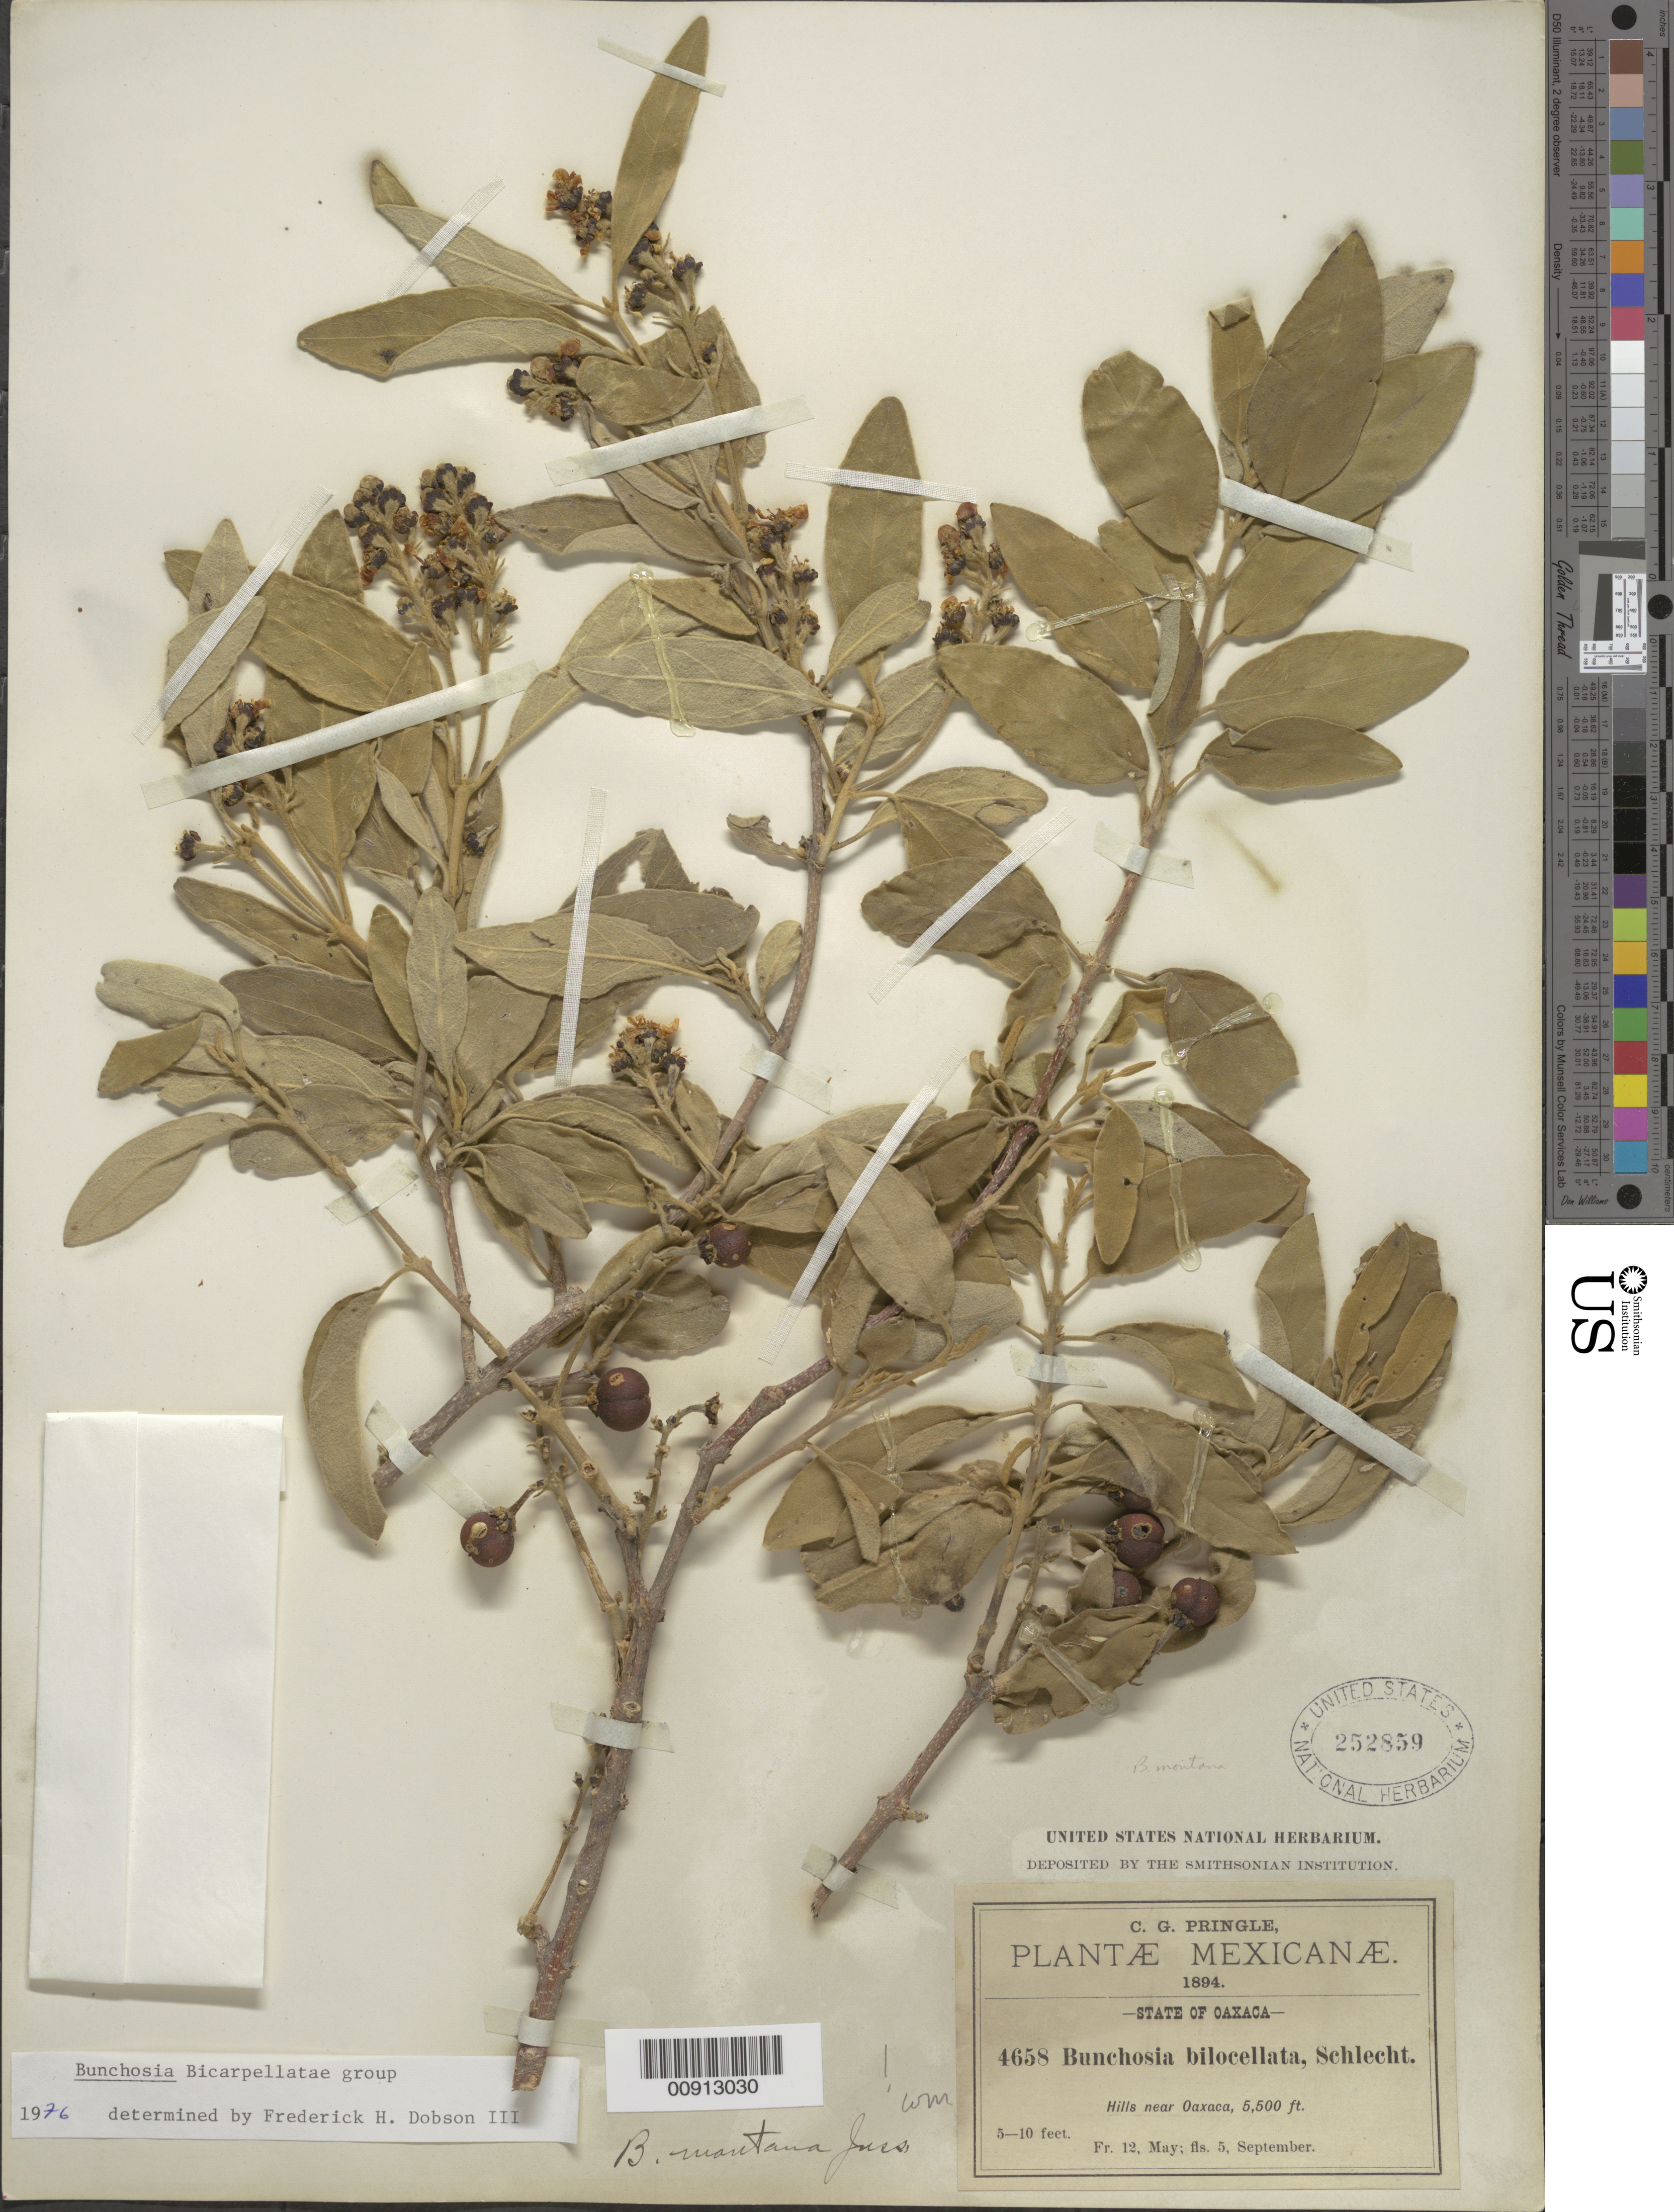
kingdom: Plantae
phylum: Tracheophyta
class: Magnoliopsida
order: Malpighiales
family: Malpighiaceae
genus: Bunchosia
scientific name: Bunchosia montana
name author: A. Juss.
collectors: C. G. Pringle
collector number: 4658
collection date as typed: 12 May 1894 to 05 Sep 1894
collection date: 1894-05-12/1894-09-05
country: Mexico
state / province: Oaxaca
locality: Hills near Oaxaca, State of Oaxaca.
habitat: Hills.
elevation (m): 1676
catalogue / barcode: US 252859